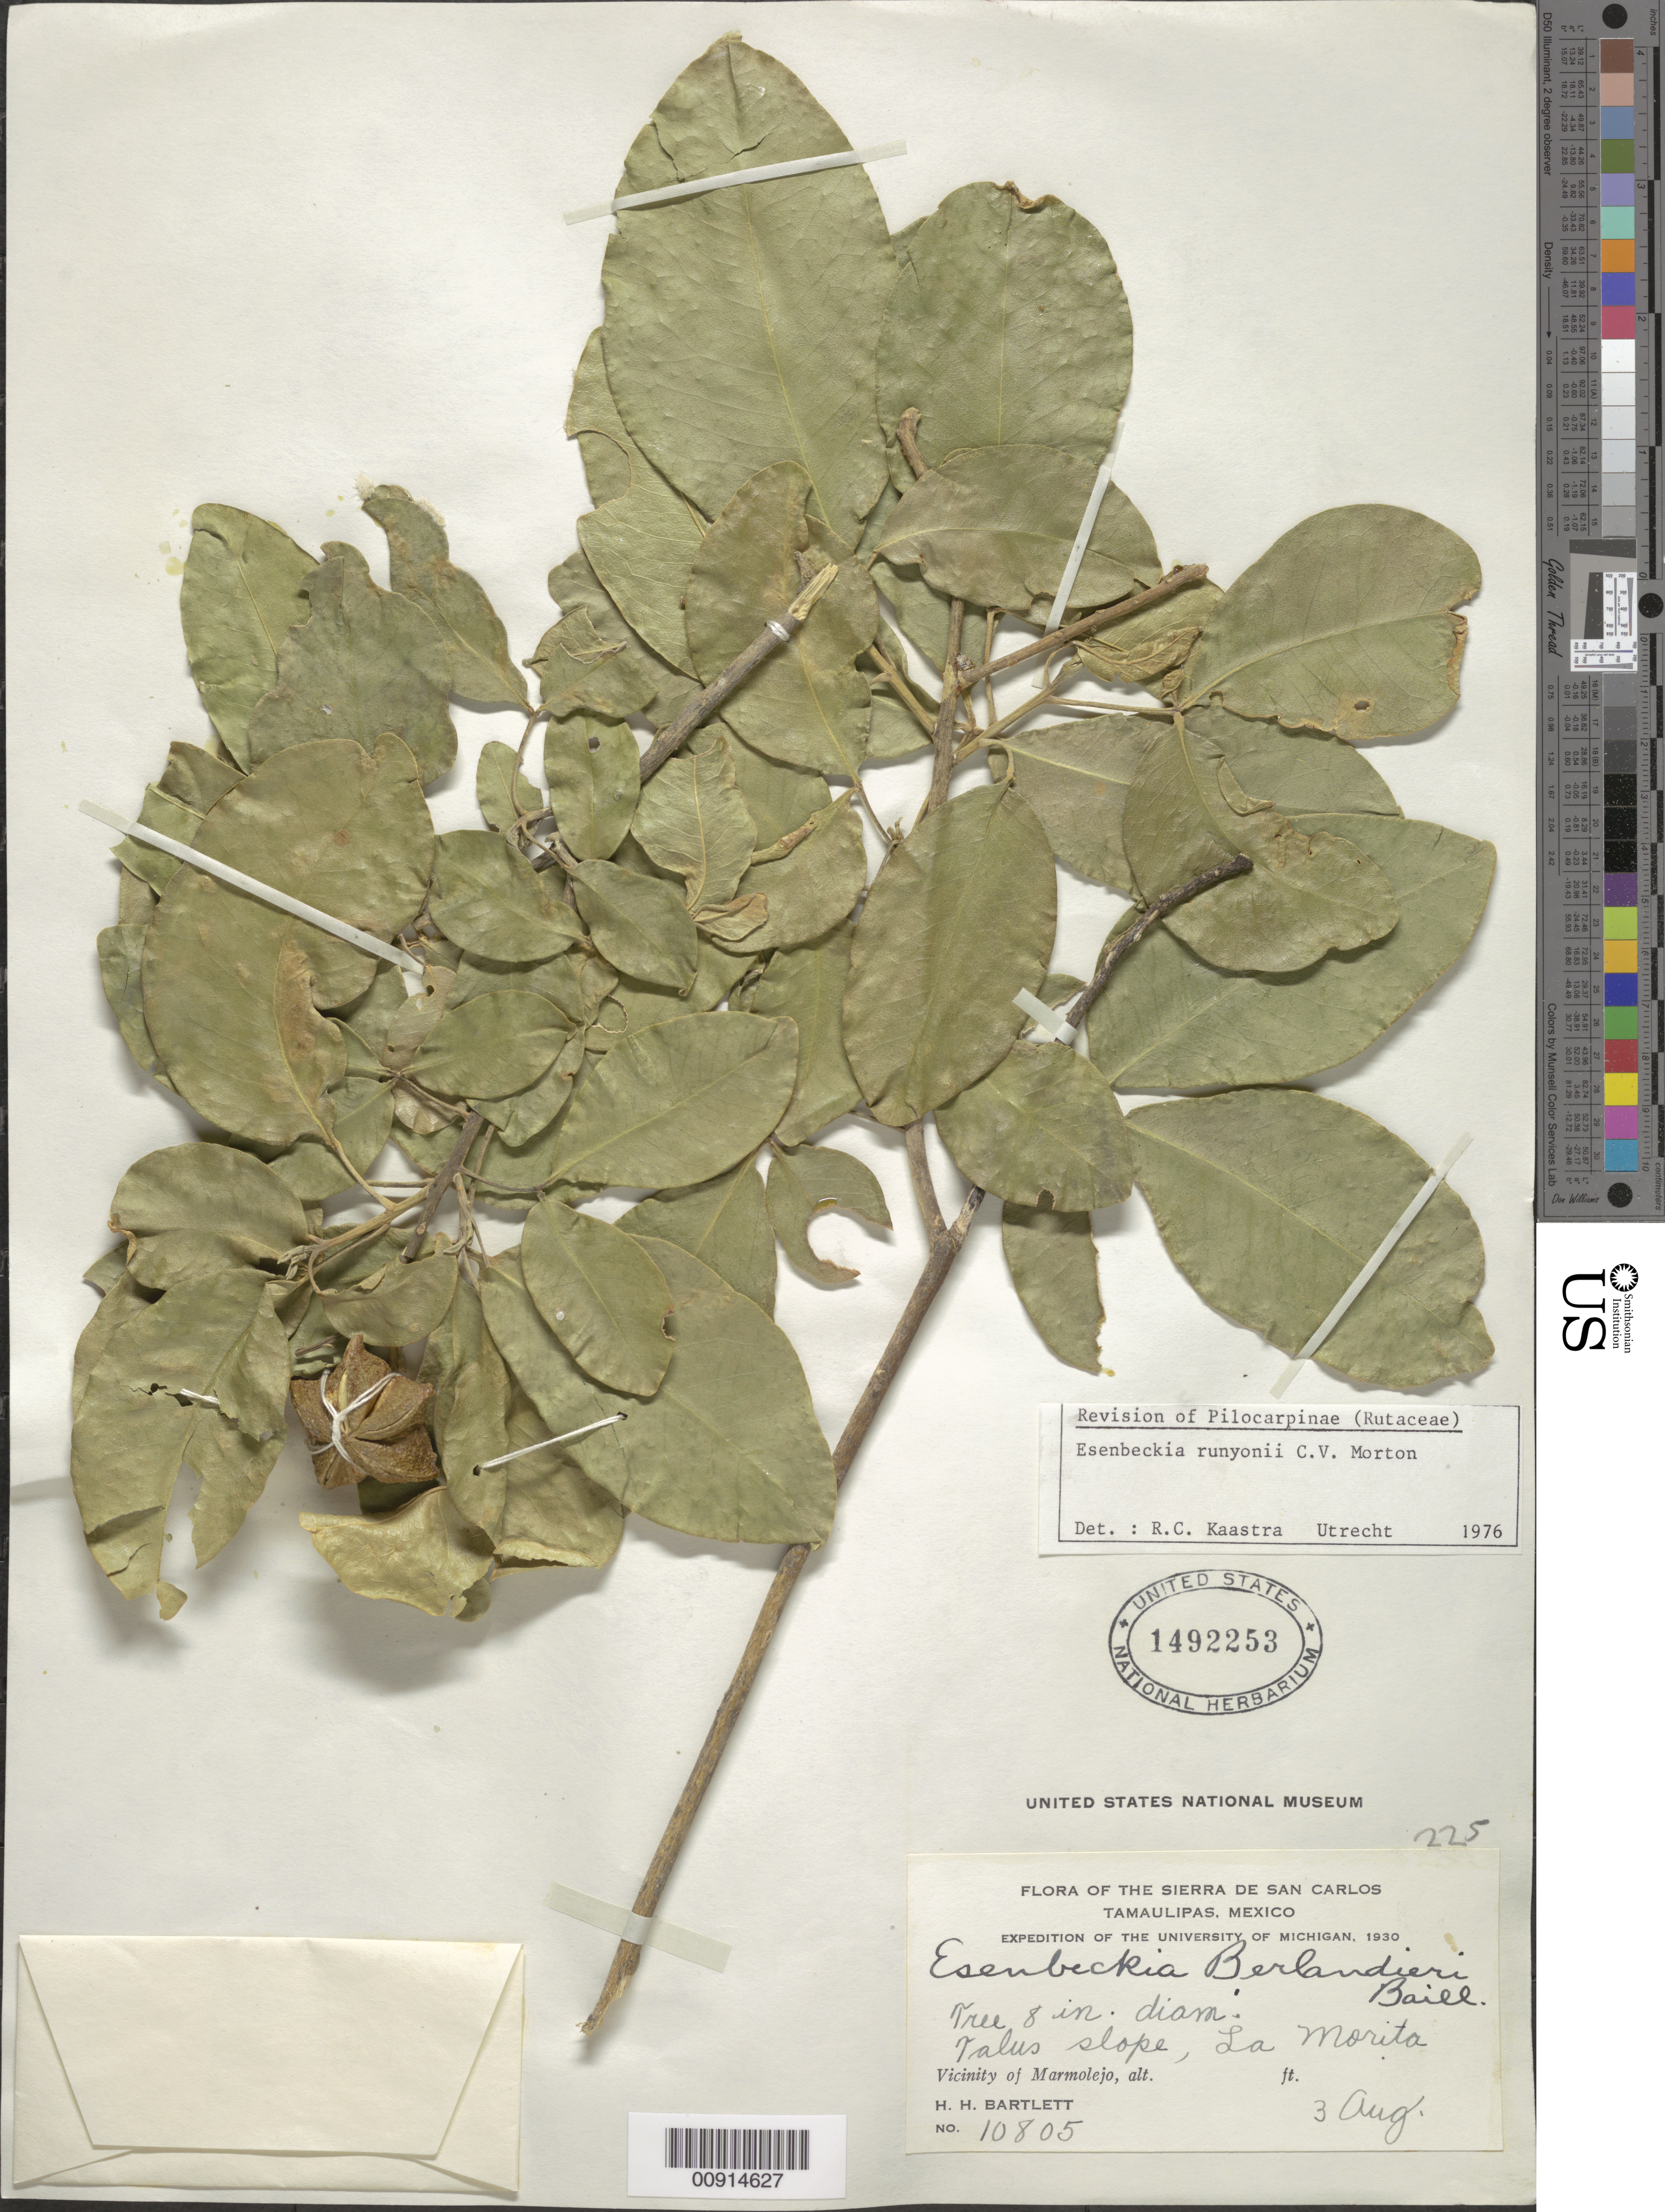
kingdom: Plantae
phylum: Tracheophyta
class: Magnoliopsida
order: Sapindales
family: Rutaceae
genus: Esenbeckia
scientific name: Esenbeckia runyonii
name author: C.V. Morton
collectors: H. H. Bartlett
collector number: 10805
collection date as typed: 03 Aug 1930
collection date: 1930-08-03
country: Mexico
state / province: Tamaulipas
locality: La Morita. Vicinity of Marmolejo. Tamaulipas. Sierra de San Carlos.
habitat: Talus slope.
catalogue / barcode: US 1492253